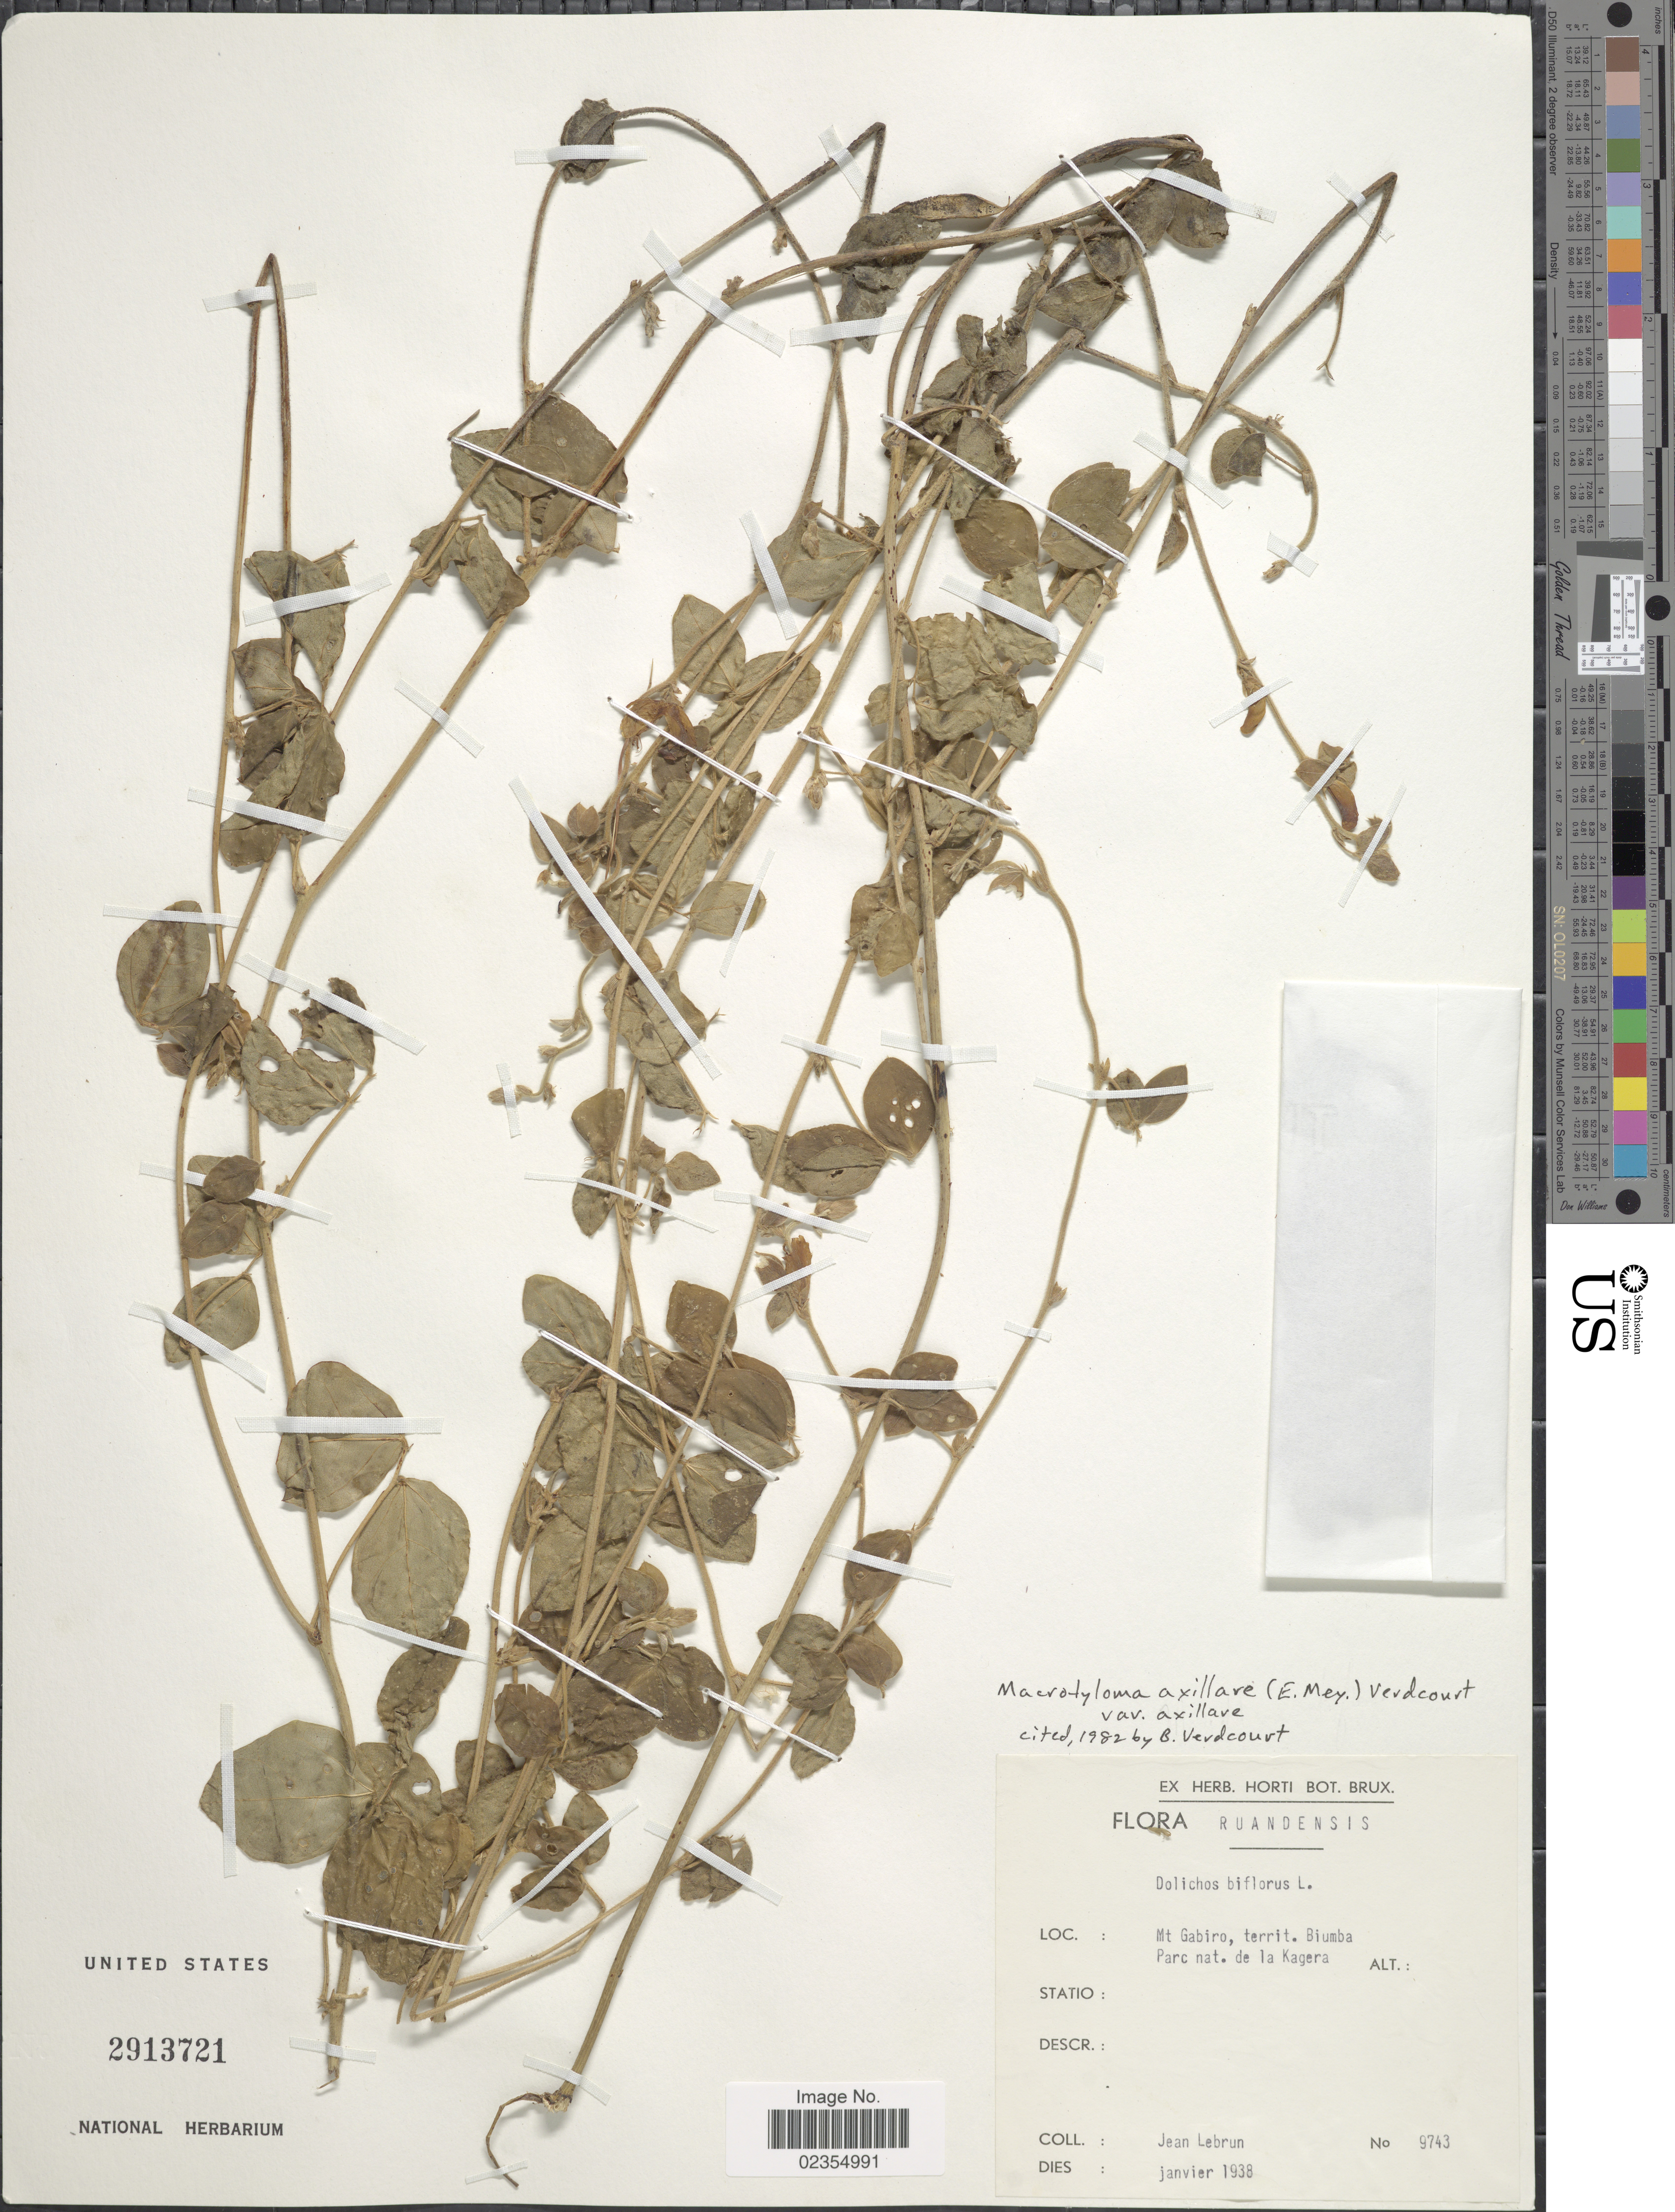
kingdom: Plantae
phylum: Tracheophyta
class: Magnoliopsida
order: Fabales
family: Fabaceae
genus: Macrotyloma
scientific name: Macrotyloma axillare var. axillare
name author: (E. Mey.) Verdc.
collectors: J. A. Lebrun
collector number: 9743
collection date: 1938-01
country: Rwanda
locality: Mt Gabiro, territ. Biumba Parc nat. de la Kagera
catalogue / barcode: US 2913721